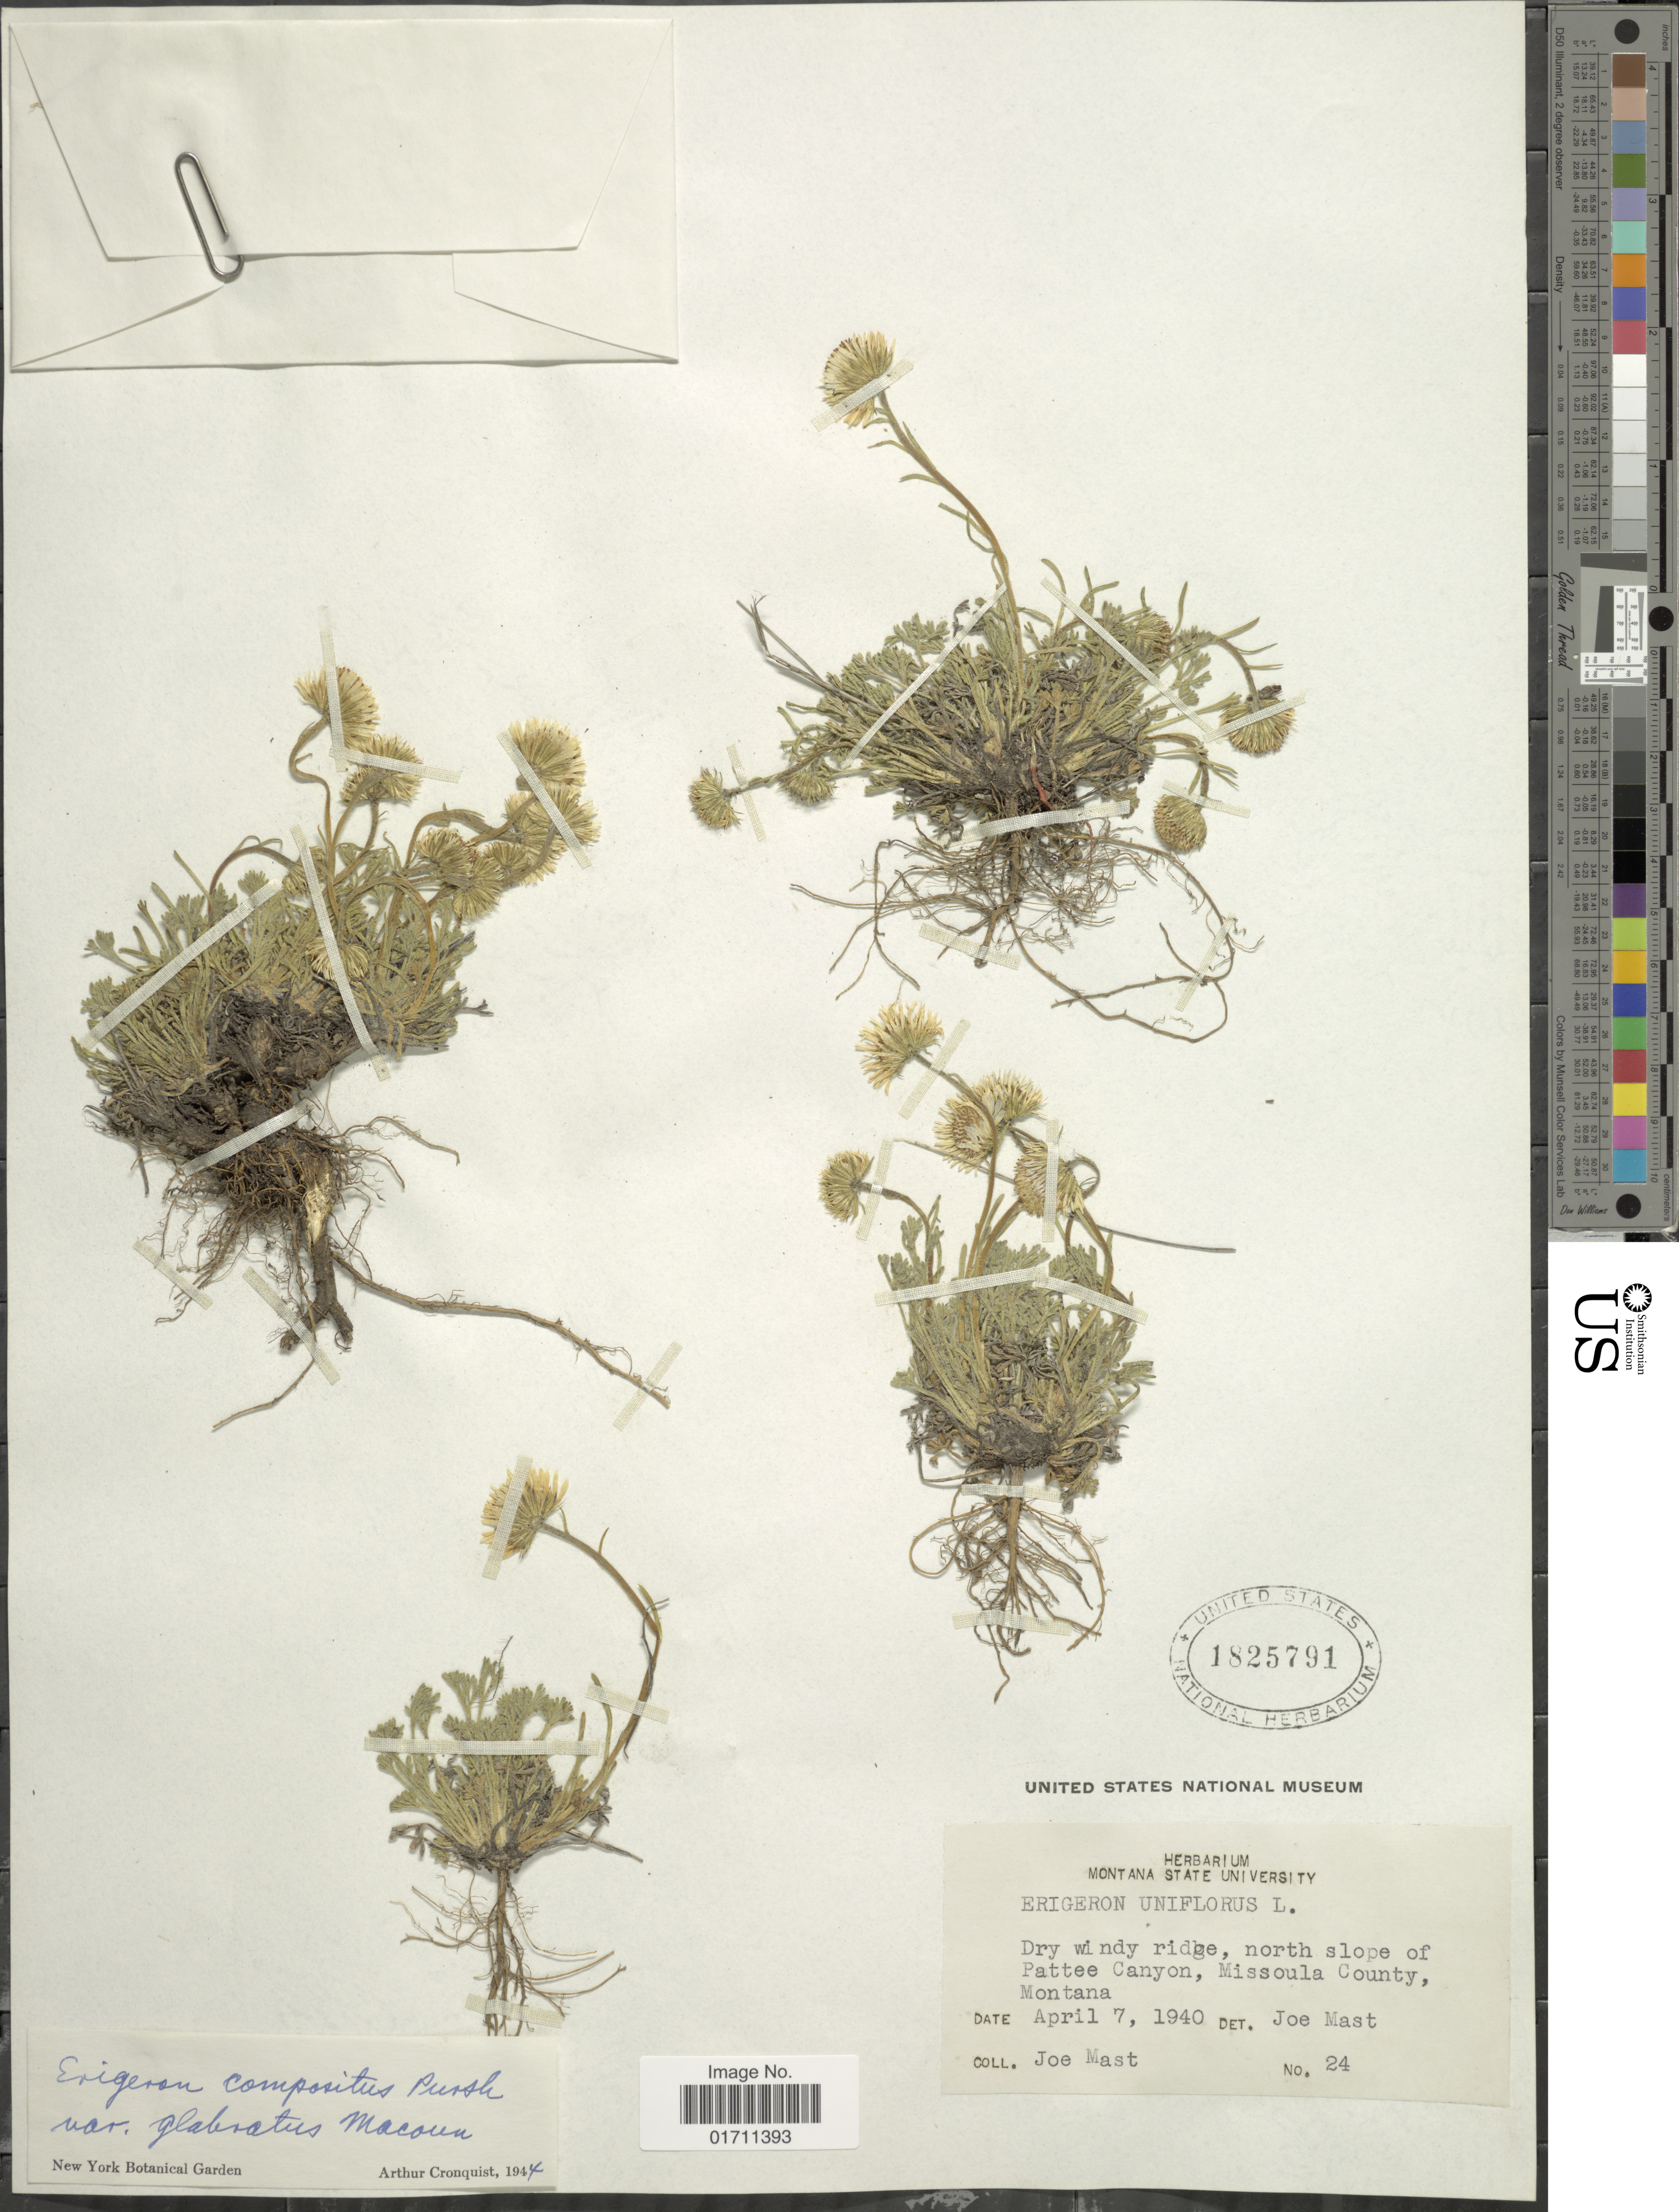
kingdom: Plantae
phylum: Tracheophyta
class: Magnoliopsida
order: Asterales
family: Asteraceae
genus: Erigeron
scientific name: Erigeron compositus var. glabratus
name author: Macoun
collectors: J. Mast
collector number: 24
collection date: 1940-04-07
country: United States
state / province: Montana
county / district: Missoula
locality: Dry windy ridge, N slope of Pattee Canyon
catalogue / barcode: US 1825791